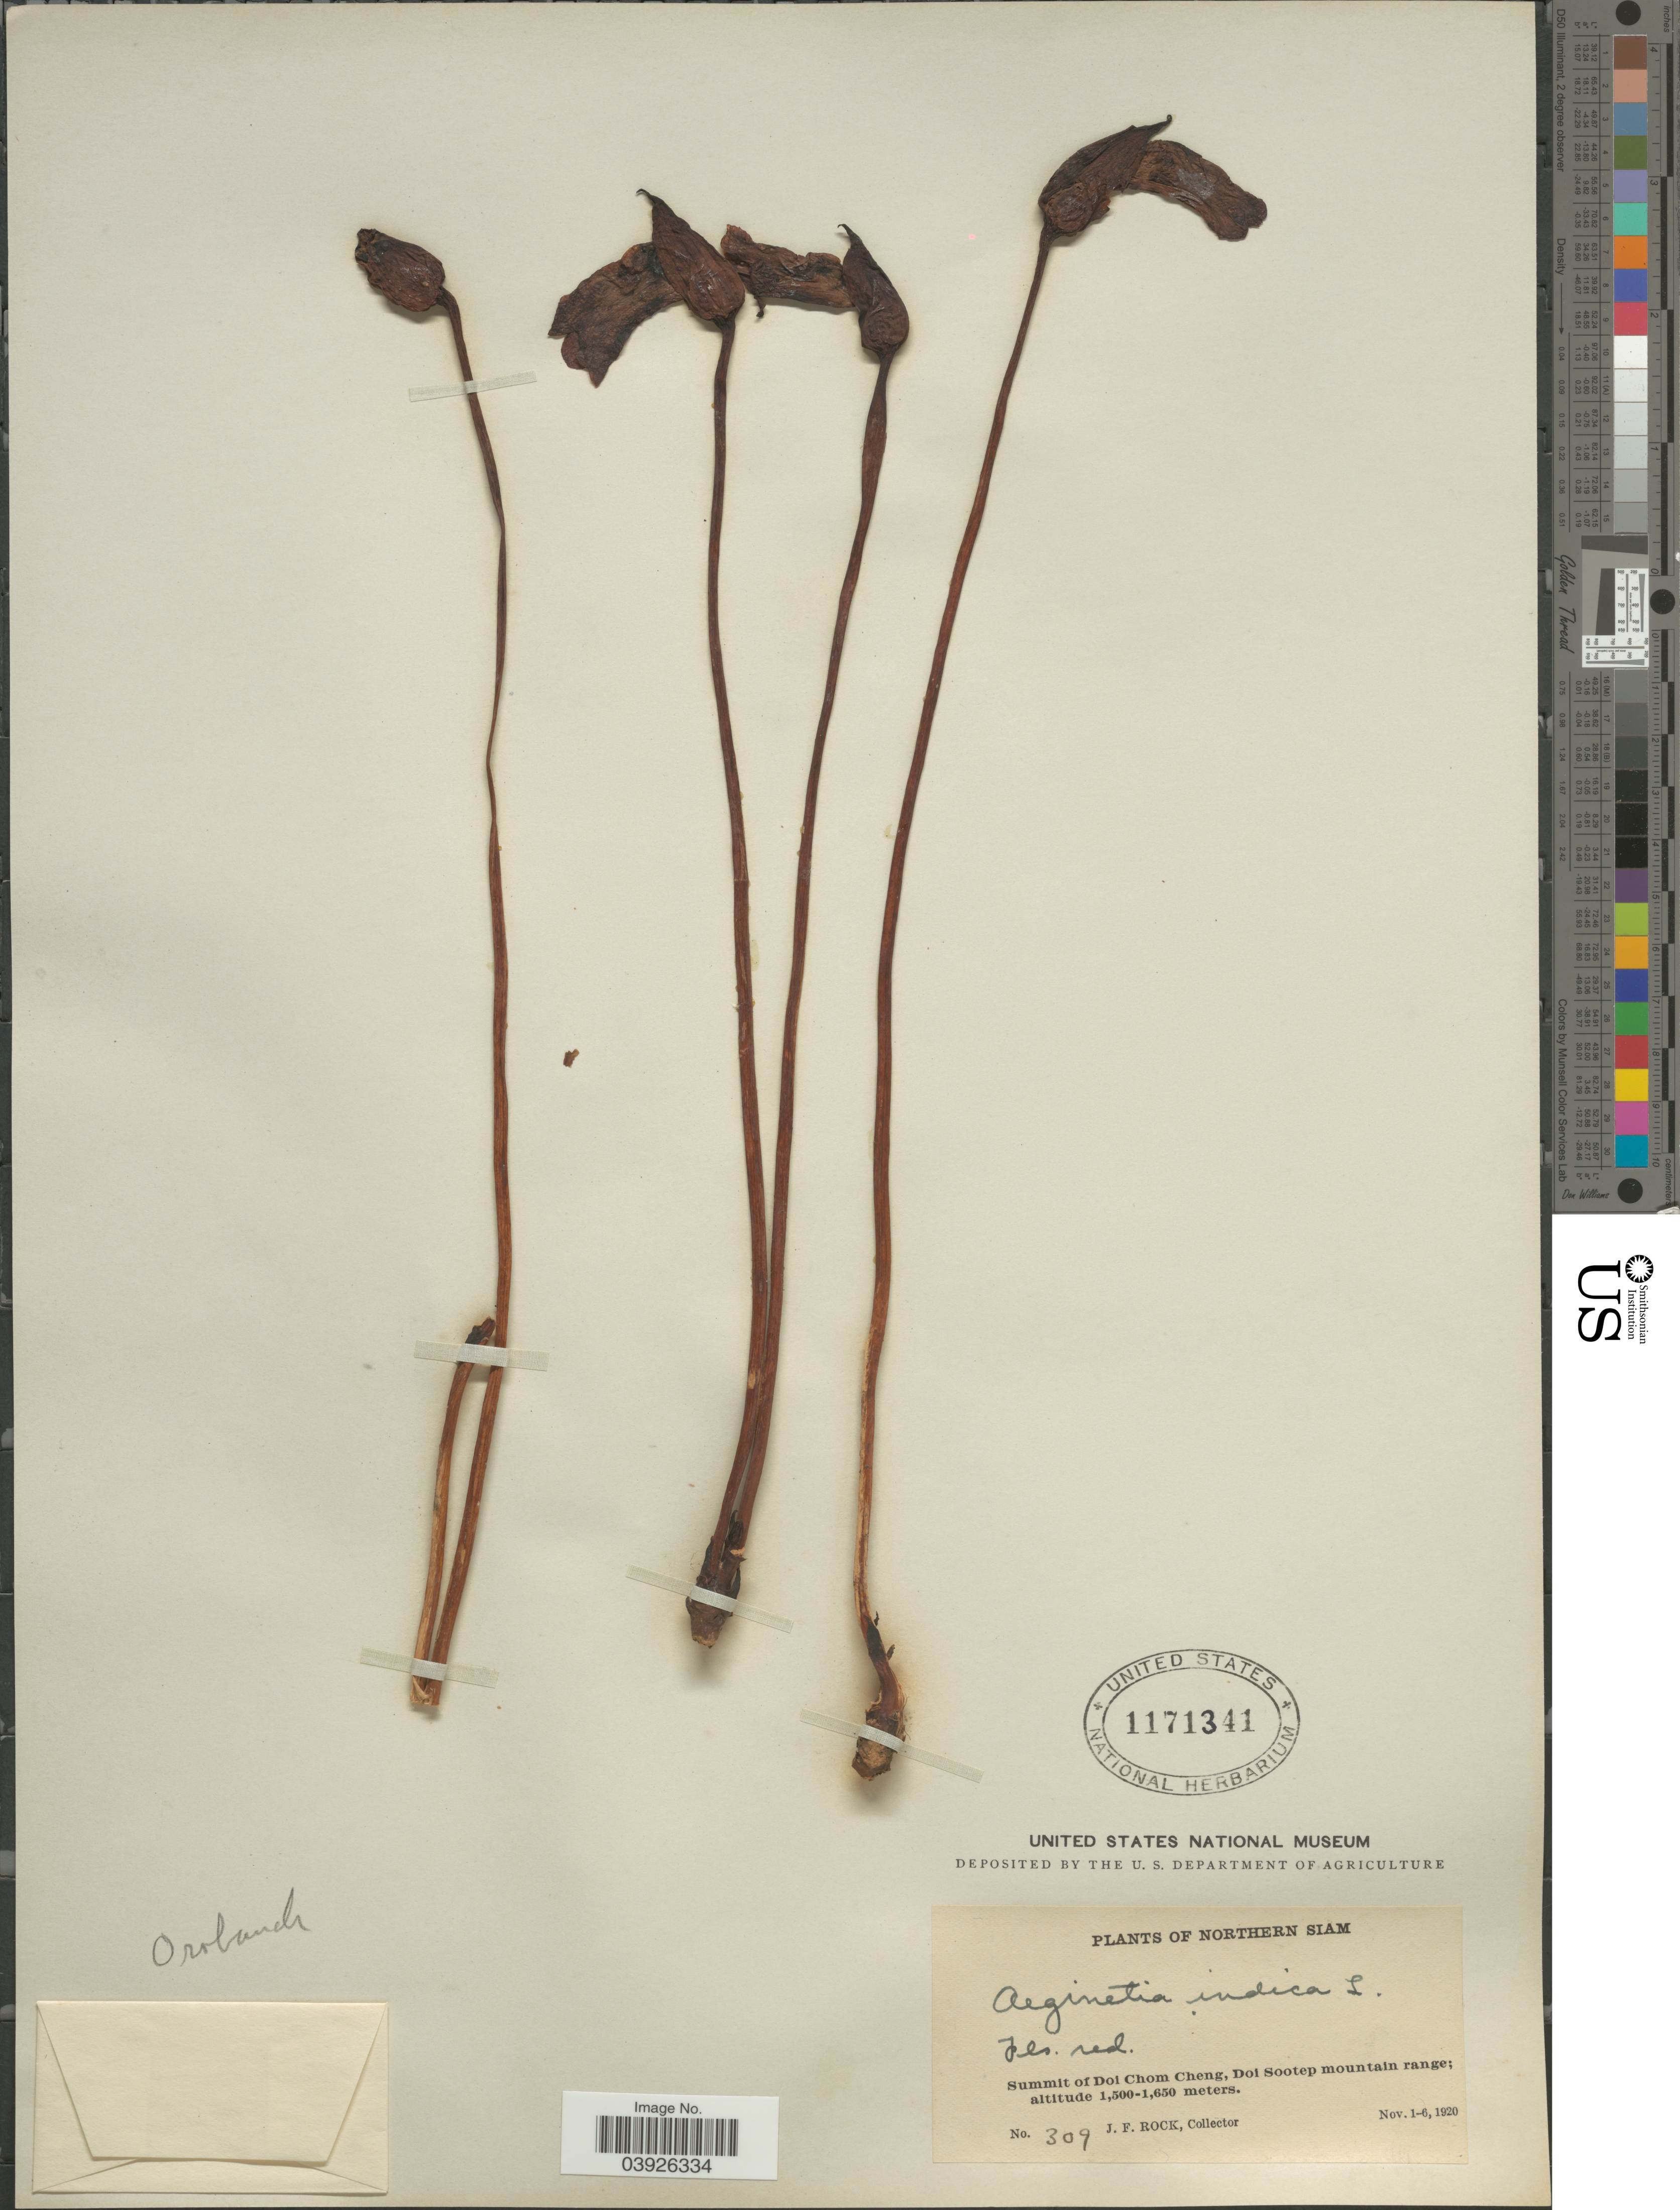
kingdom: Plantae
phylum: Tracheophyta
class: Magnoliopsida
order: Lamiales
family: Orobanchaceae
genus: Aeginetia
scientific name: Aeginetia indica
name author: L.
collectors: J. Rock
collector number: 309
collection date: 1920-11-01/1920-11-06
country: Thailand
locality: Northern Siam. Summit of Doi Chom Cheng, Doi Sootep mountain range.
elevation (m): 1500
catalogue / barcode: US 1171341